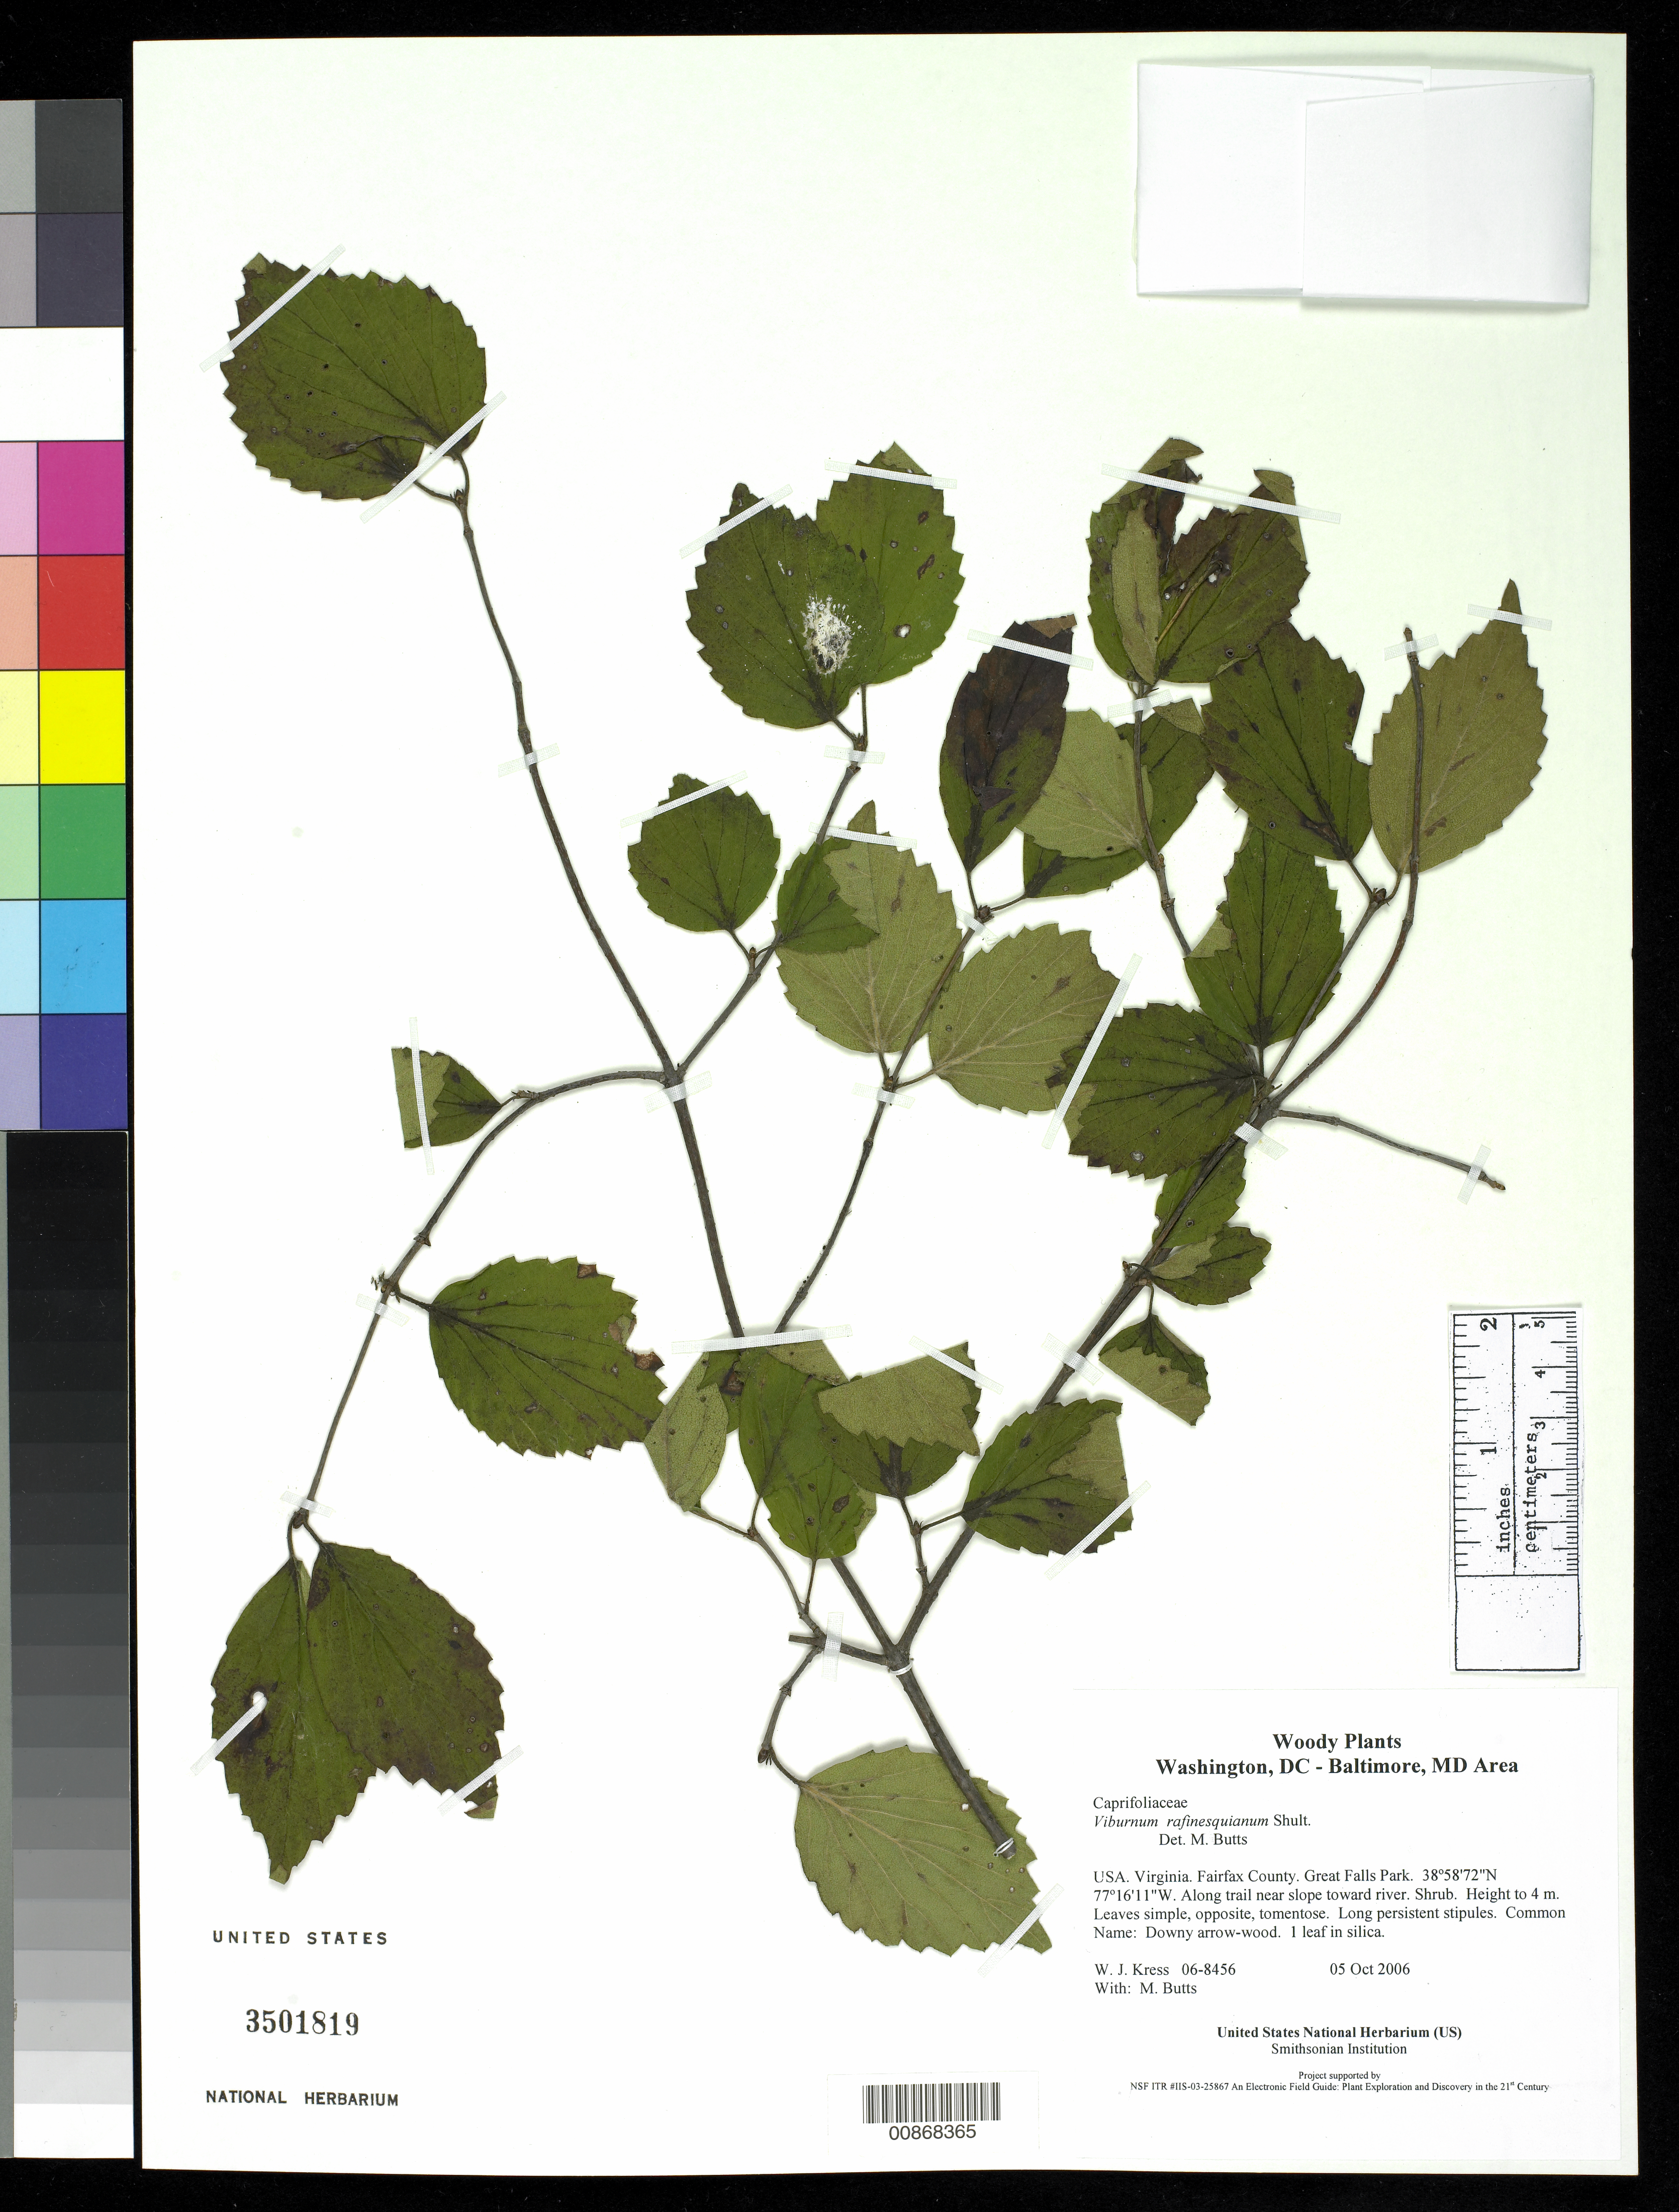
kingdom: Plantae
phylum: Tracheophyta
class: Magnoliopsida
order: Dipsacales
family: Viburnaceae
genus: Viburnum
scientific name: Viburnum rafinesqueanum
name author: Schult.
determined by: Butts, M. B.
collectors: W. J. Kress & M. B. Butts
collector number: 06-8456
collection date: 2006-10-05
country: United States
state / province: Virginia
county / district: Fairfax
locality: Great Falls Park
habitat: Along trail near slope toward river.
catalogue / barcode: US 3501819